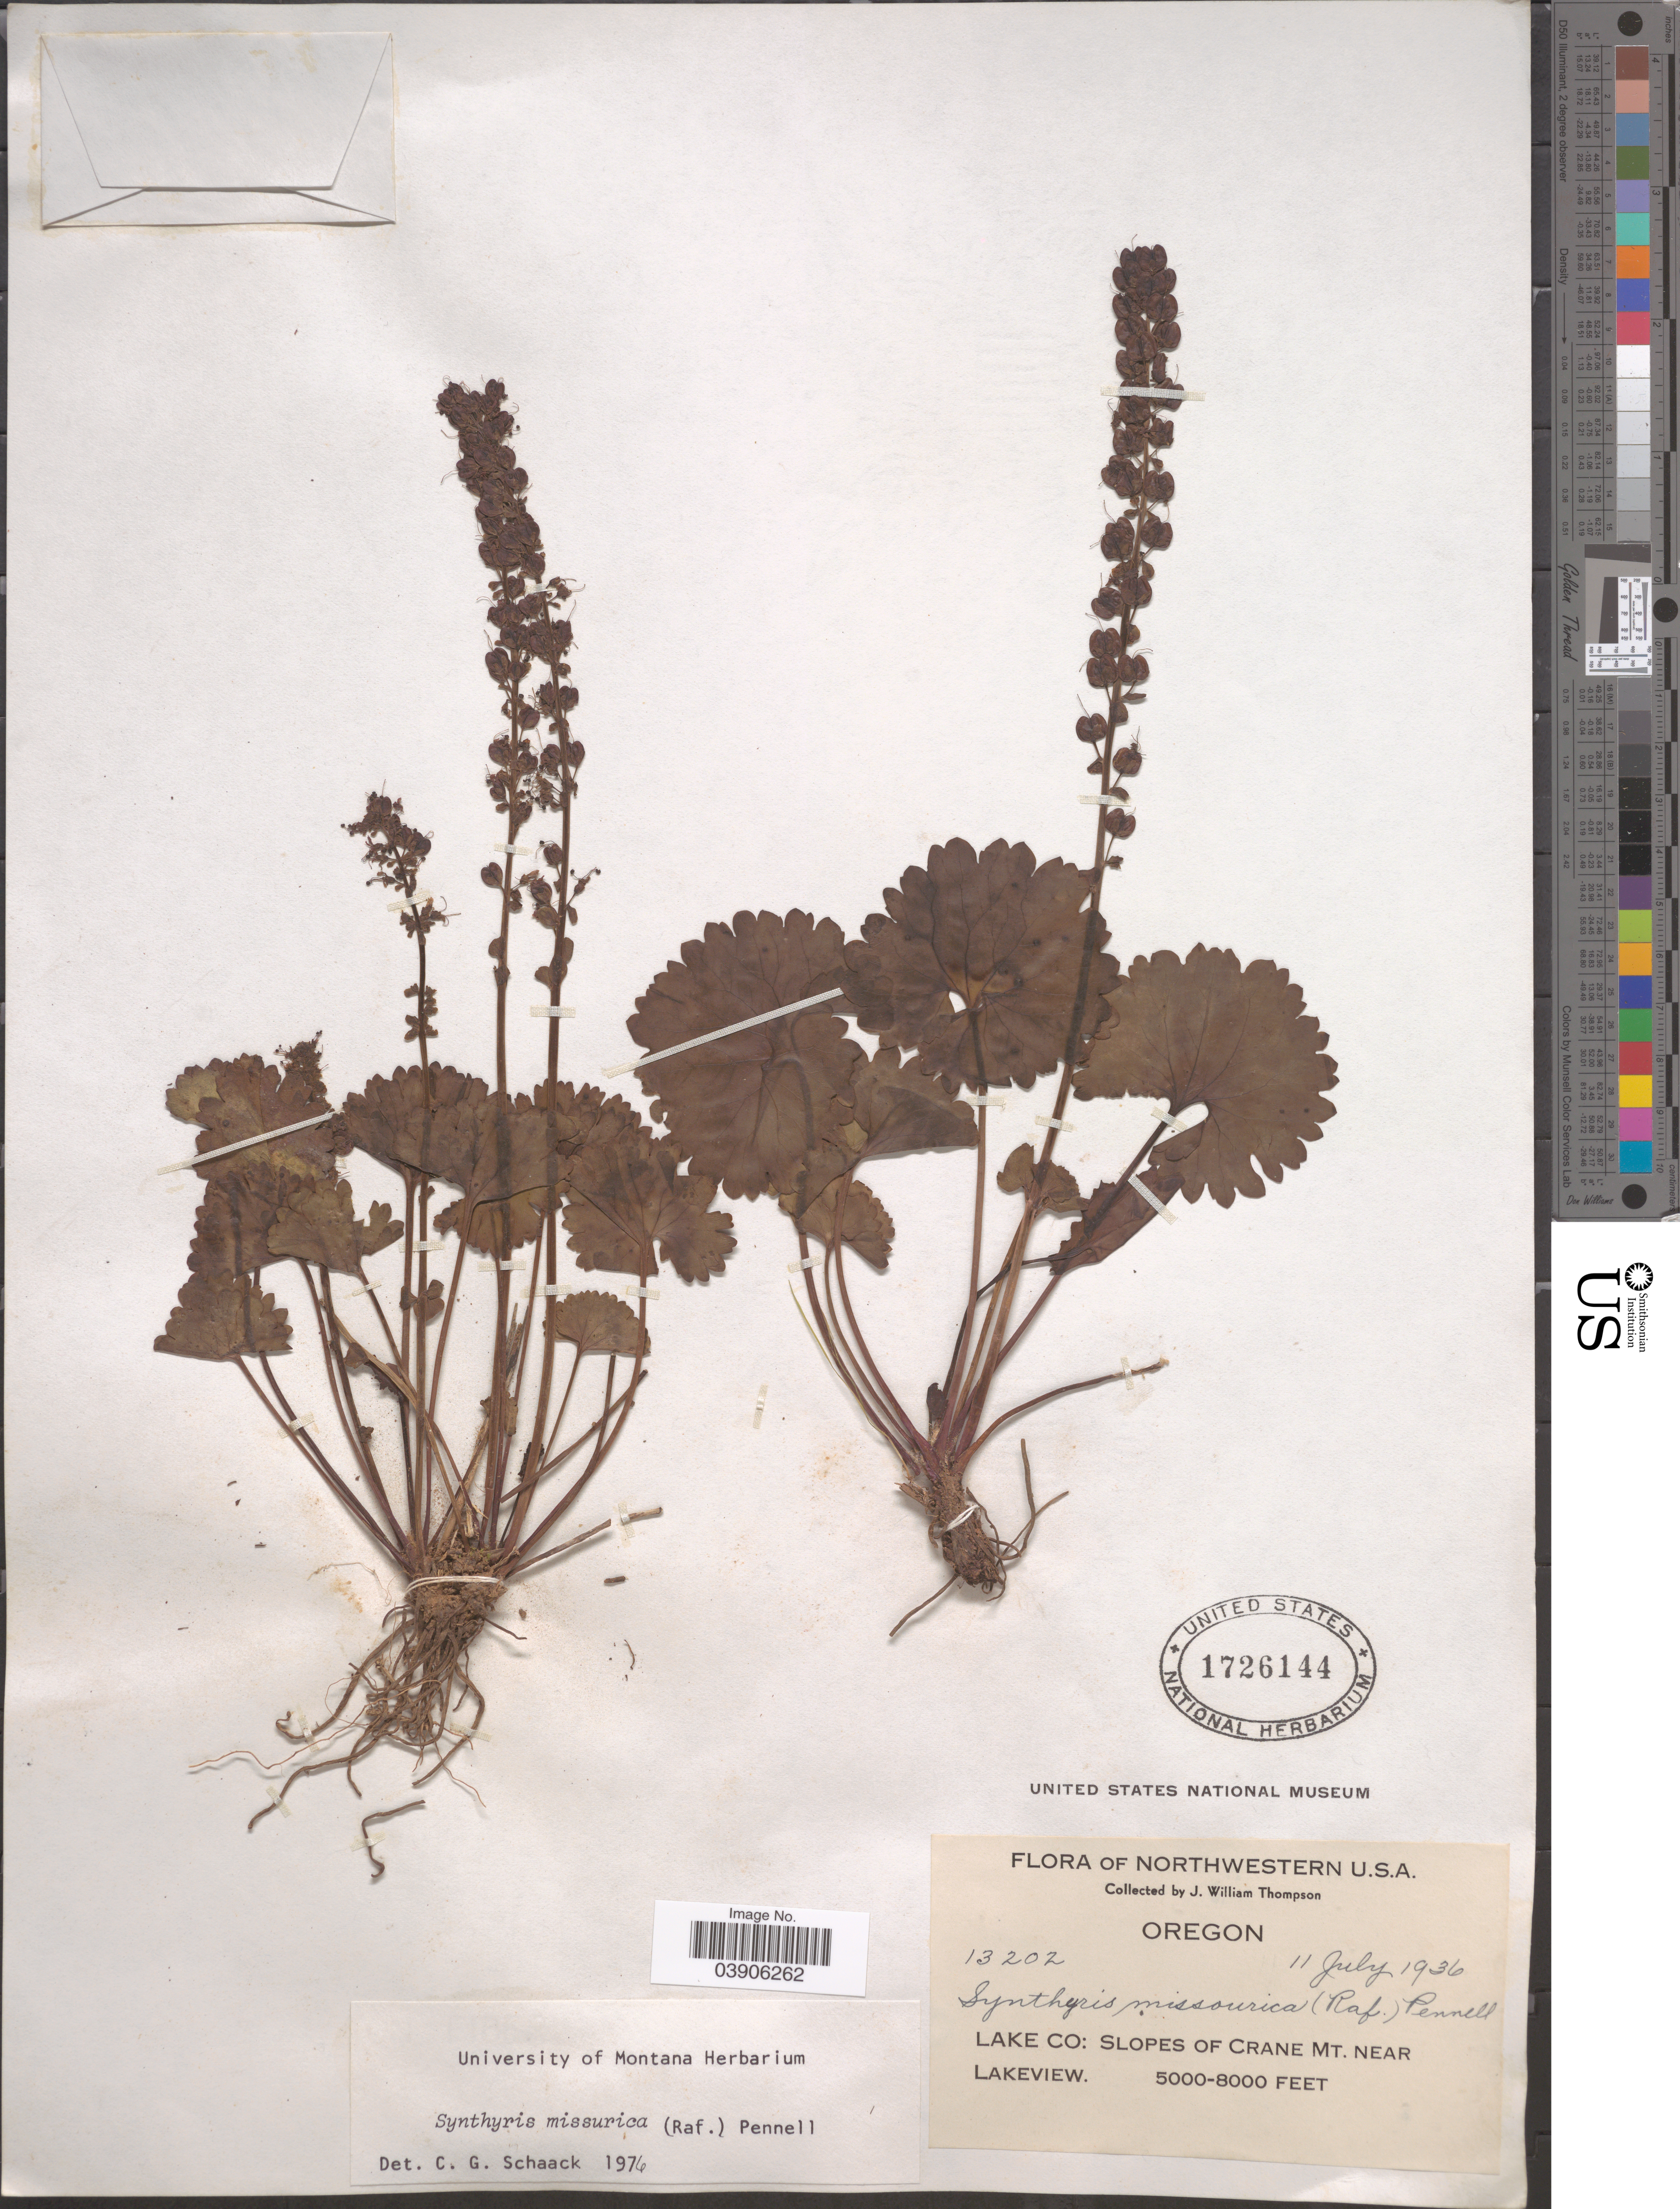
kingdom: Plantae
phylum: Tracheophyta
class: Magnoliopsida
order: Lamiales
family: Plantaginaceae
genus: Synthyris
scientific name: Synthyris missurica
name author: (Raf.) Pennell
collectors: J. W. Thompson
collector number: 13202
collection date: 1936-07-11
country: United States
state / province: Oregon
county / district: Lake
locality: Northwestern U.S.A. Lake Co: Slopes of Crane Mt. near Lakeview.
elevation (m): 1524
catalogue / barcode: US 1726144